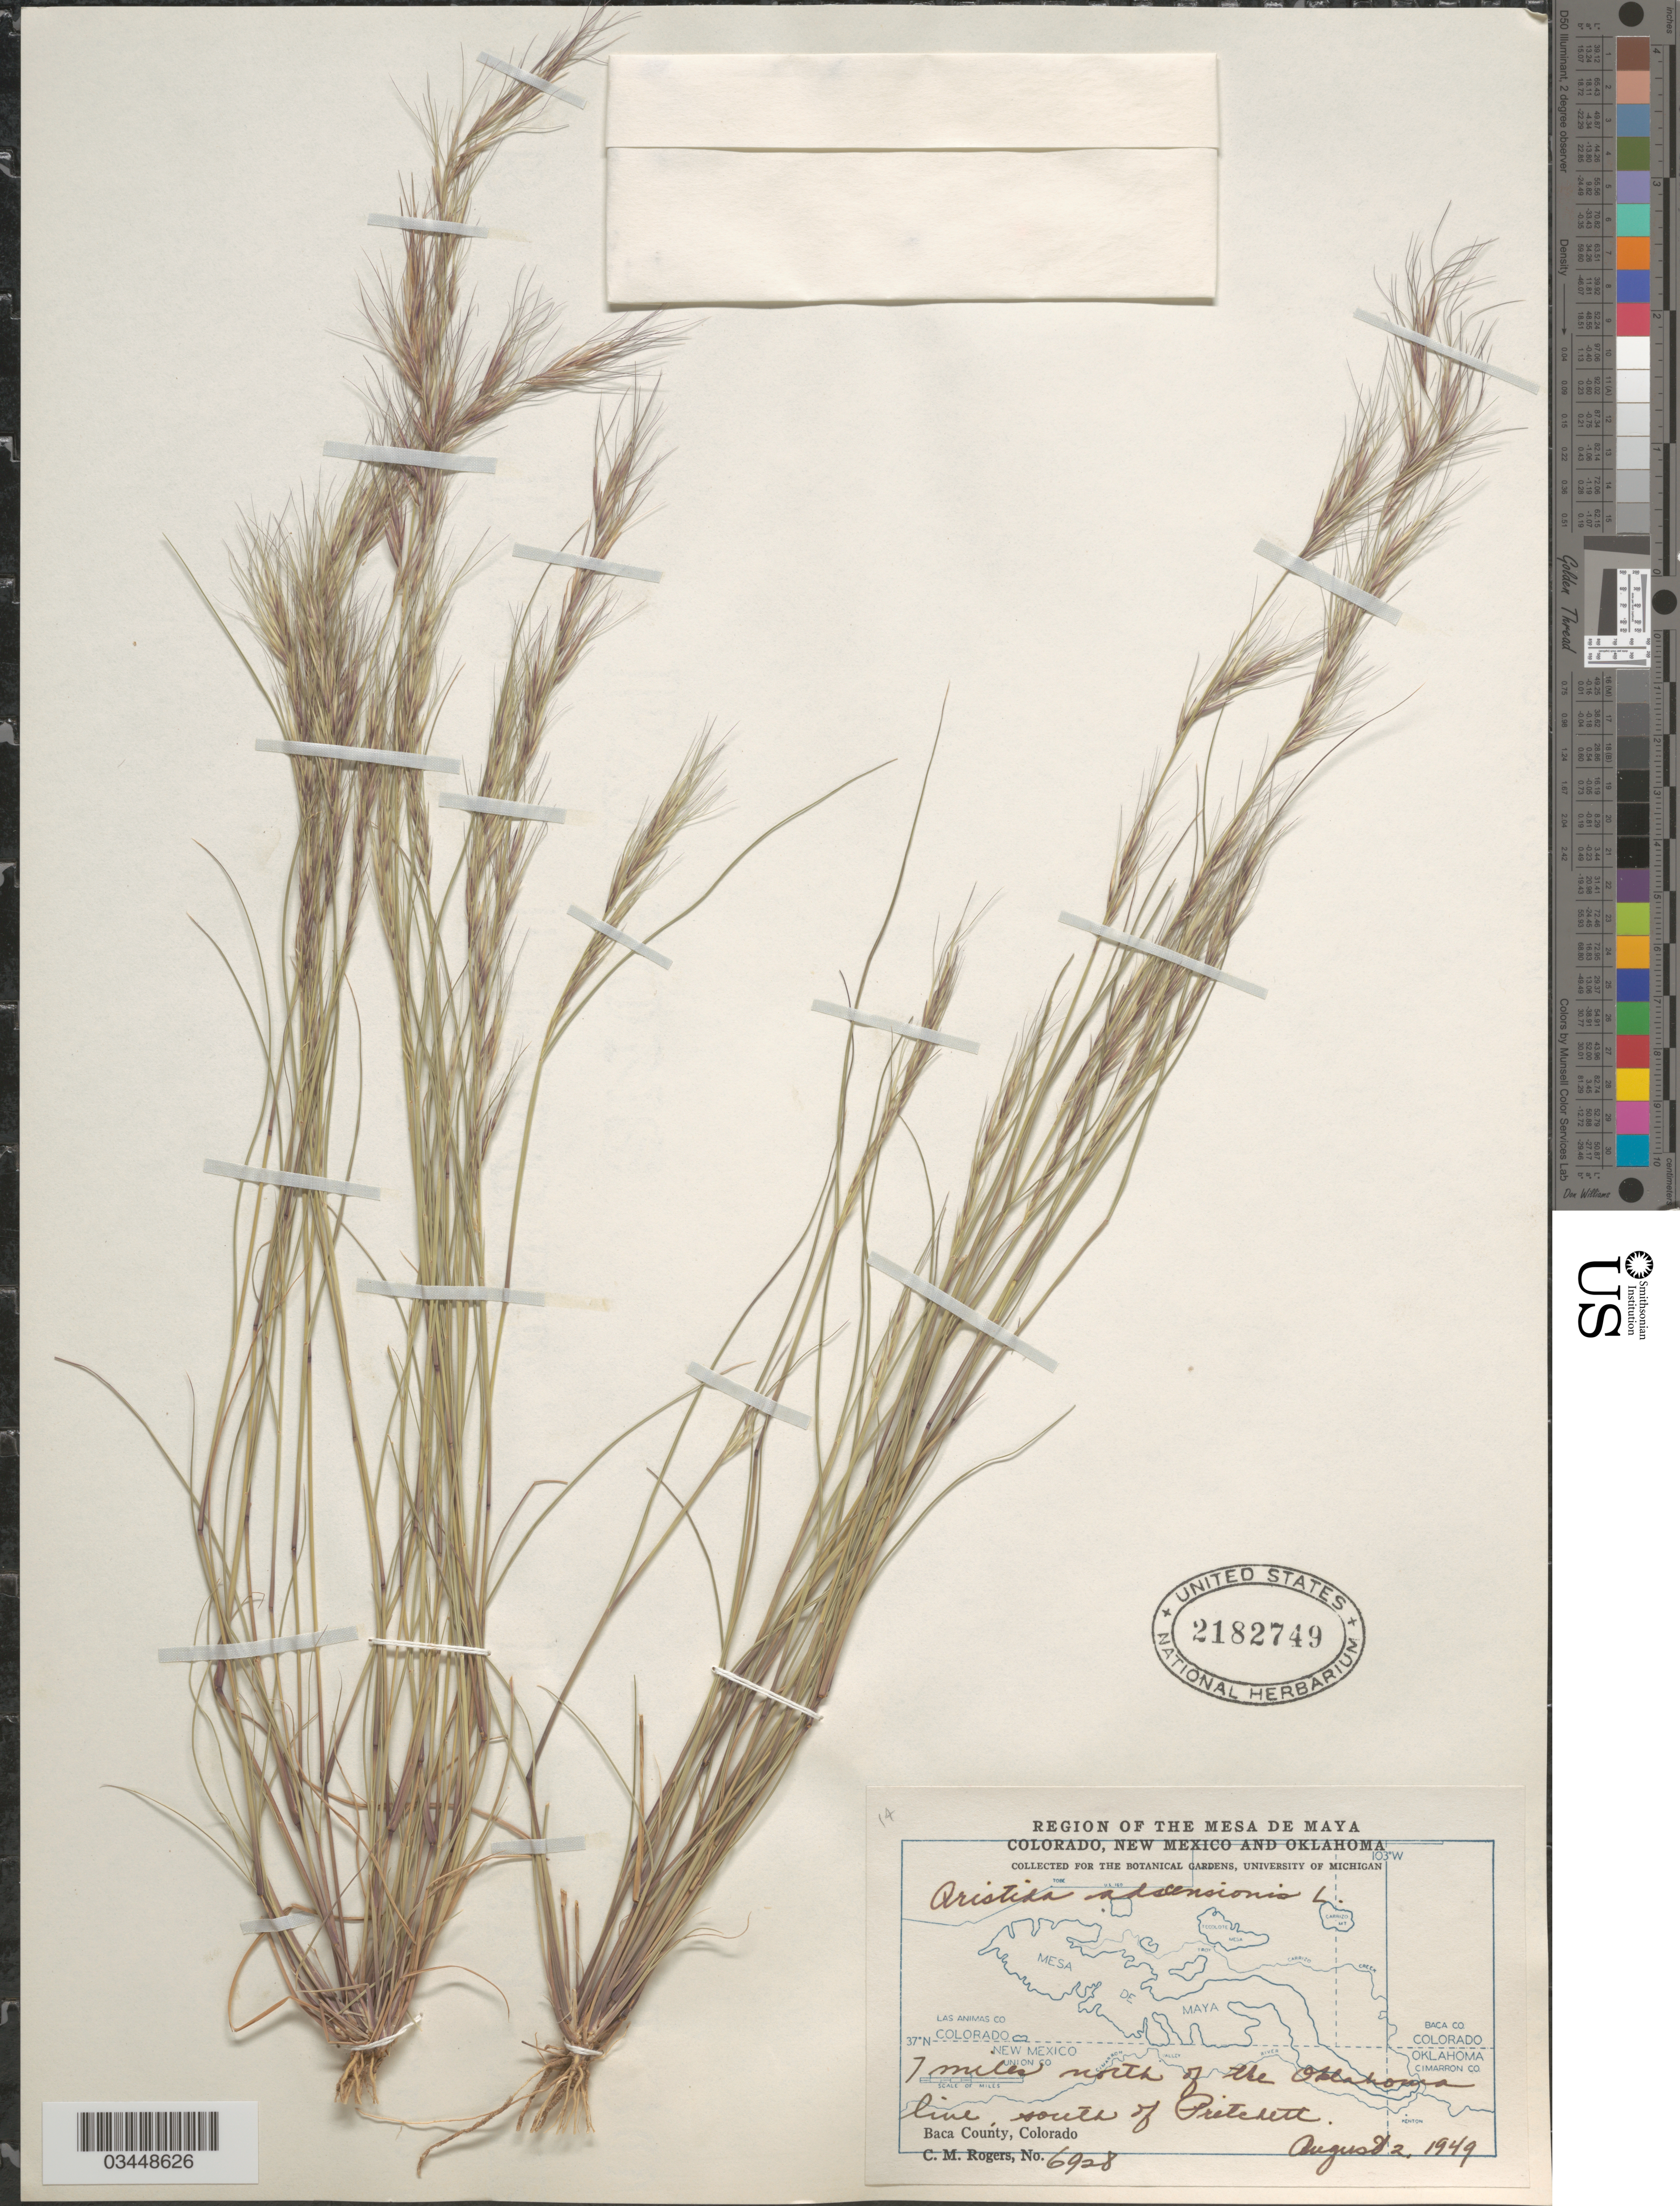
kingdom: Plantae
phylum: Tracheophyta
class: Liliopsida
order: Poales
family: Poaceae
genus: Aristida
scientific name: Aristida adscensionis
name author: L.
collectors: C. M. Rogers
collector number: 6928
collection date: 1949-08-02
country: United States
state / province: Colorado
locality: Region of the Mesa de Maya. 7 miles north of the Oklahoma line, south of Pritchett. Baca County.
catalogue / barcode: US 2182749